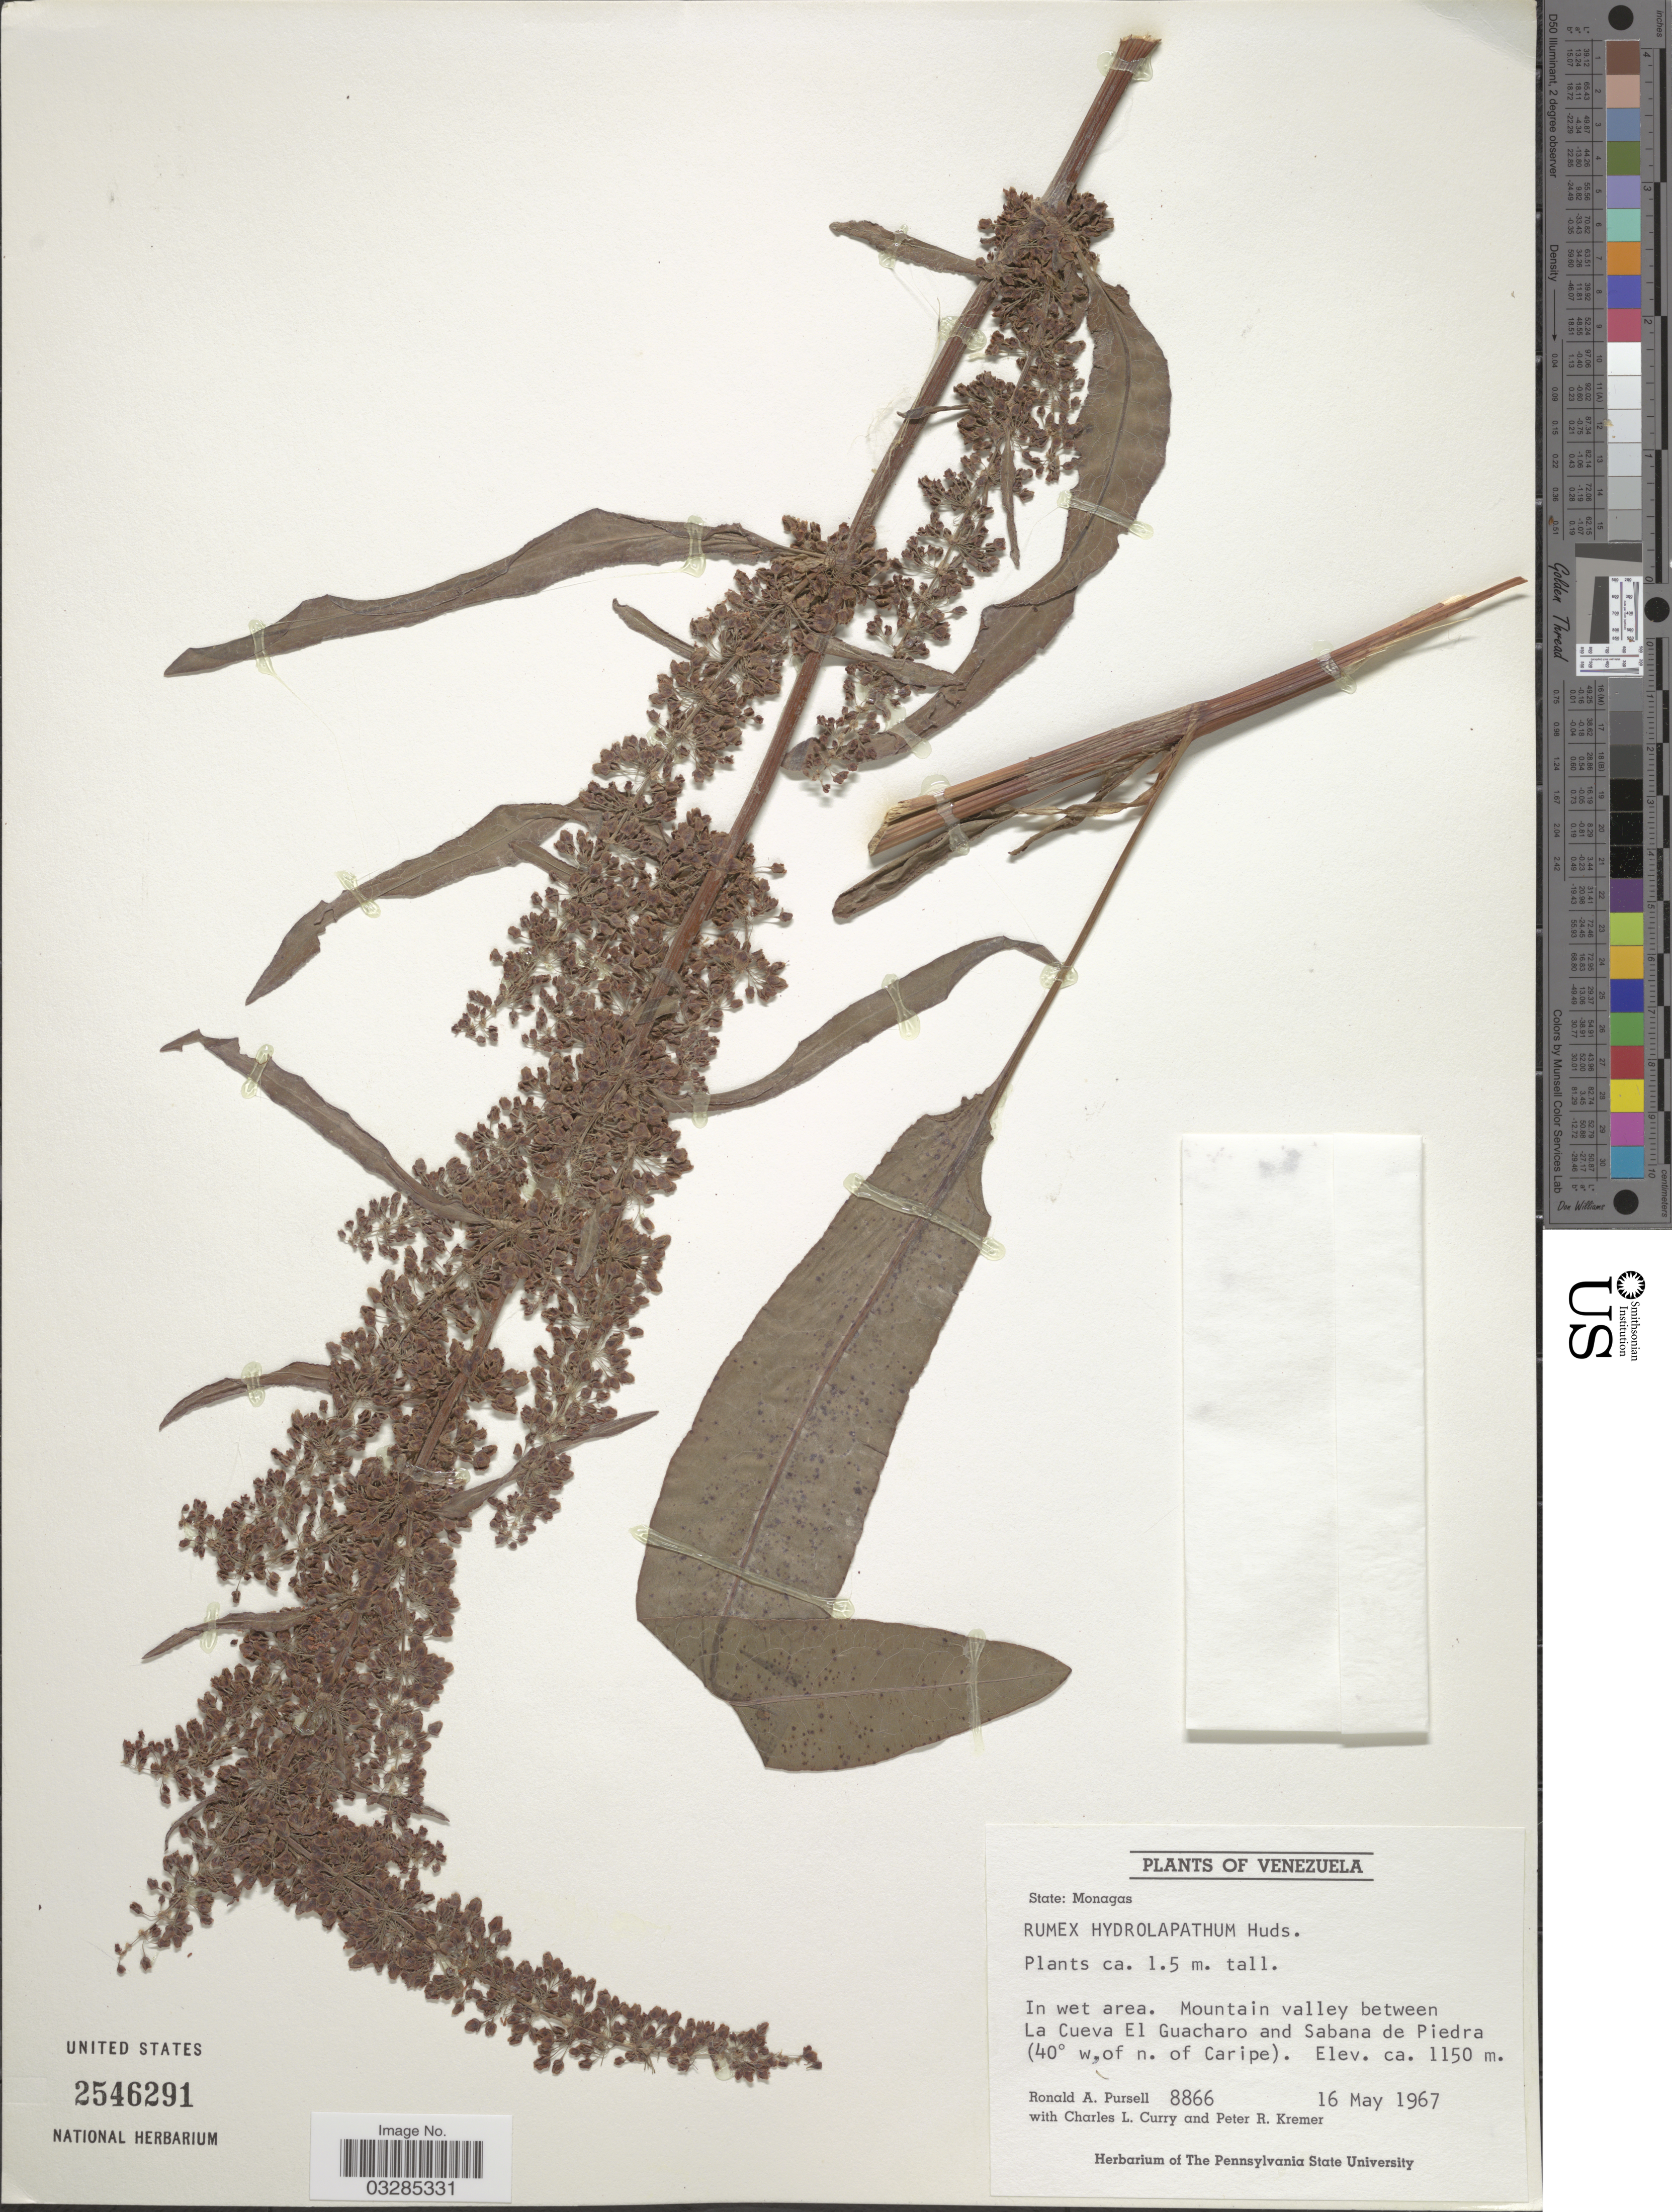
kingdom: Plantae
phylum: Tracheophyta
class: Magnoliopsida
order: Caryophyllales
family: Polygonaceae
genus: Rumex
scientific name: Rumex hydrolapathum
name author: Huds.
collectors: R. A. Pursell, C. L. Curry & P. Kremer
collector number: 8866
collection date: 1967-05-16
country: Venezuela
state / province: Monagas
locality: Mountain valley between La Cueva El Guacharo and Sabana de Piedra (40° w., of n. of Caripe).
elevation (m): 1150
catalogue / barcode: US 2546291